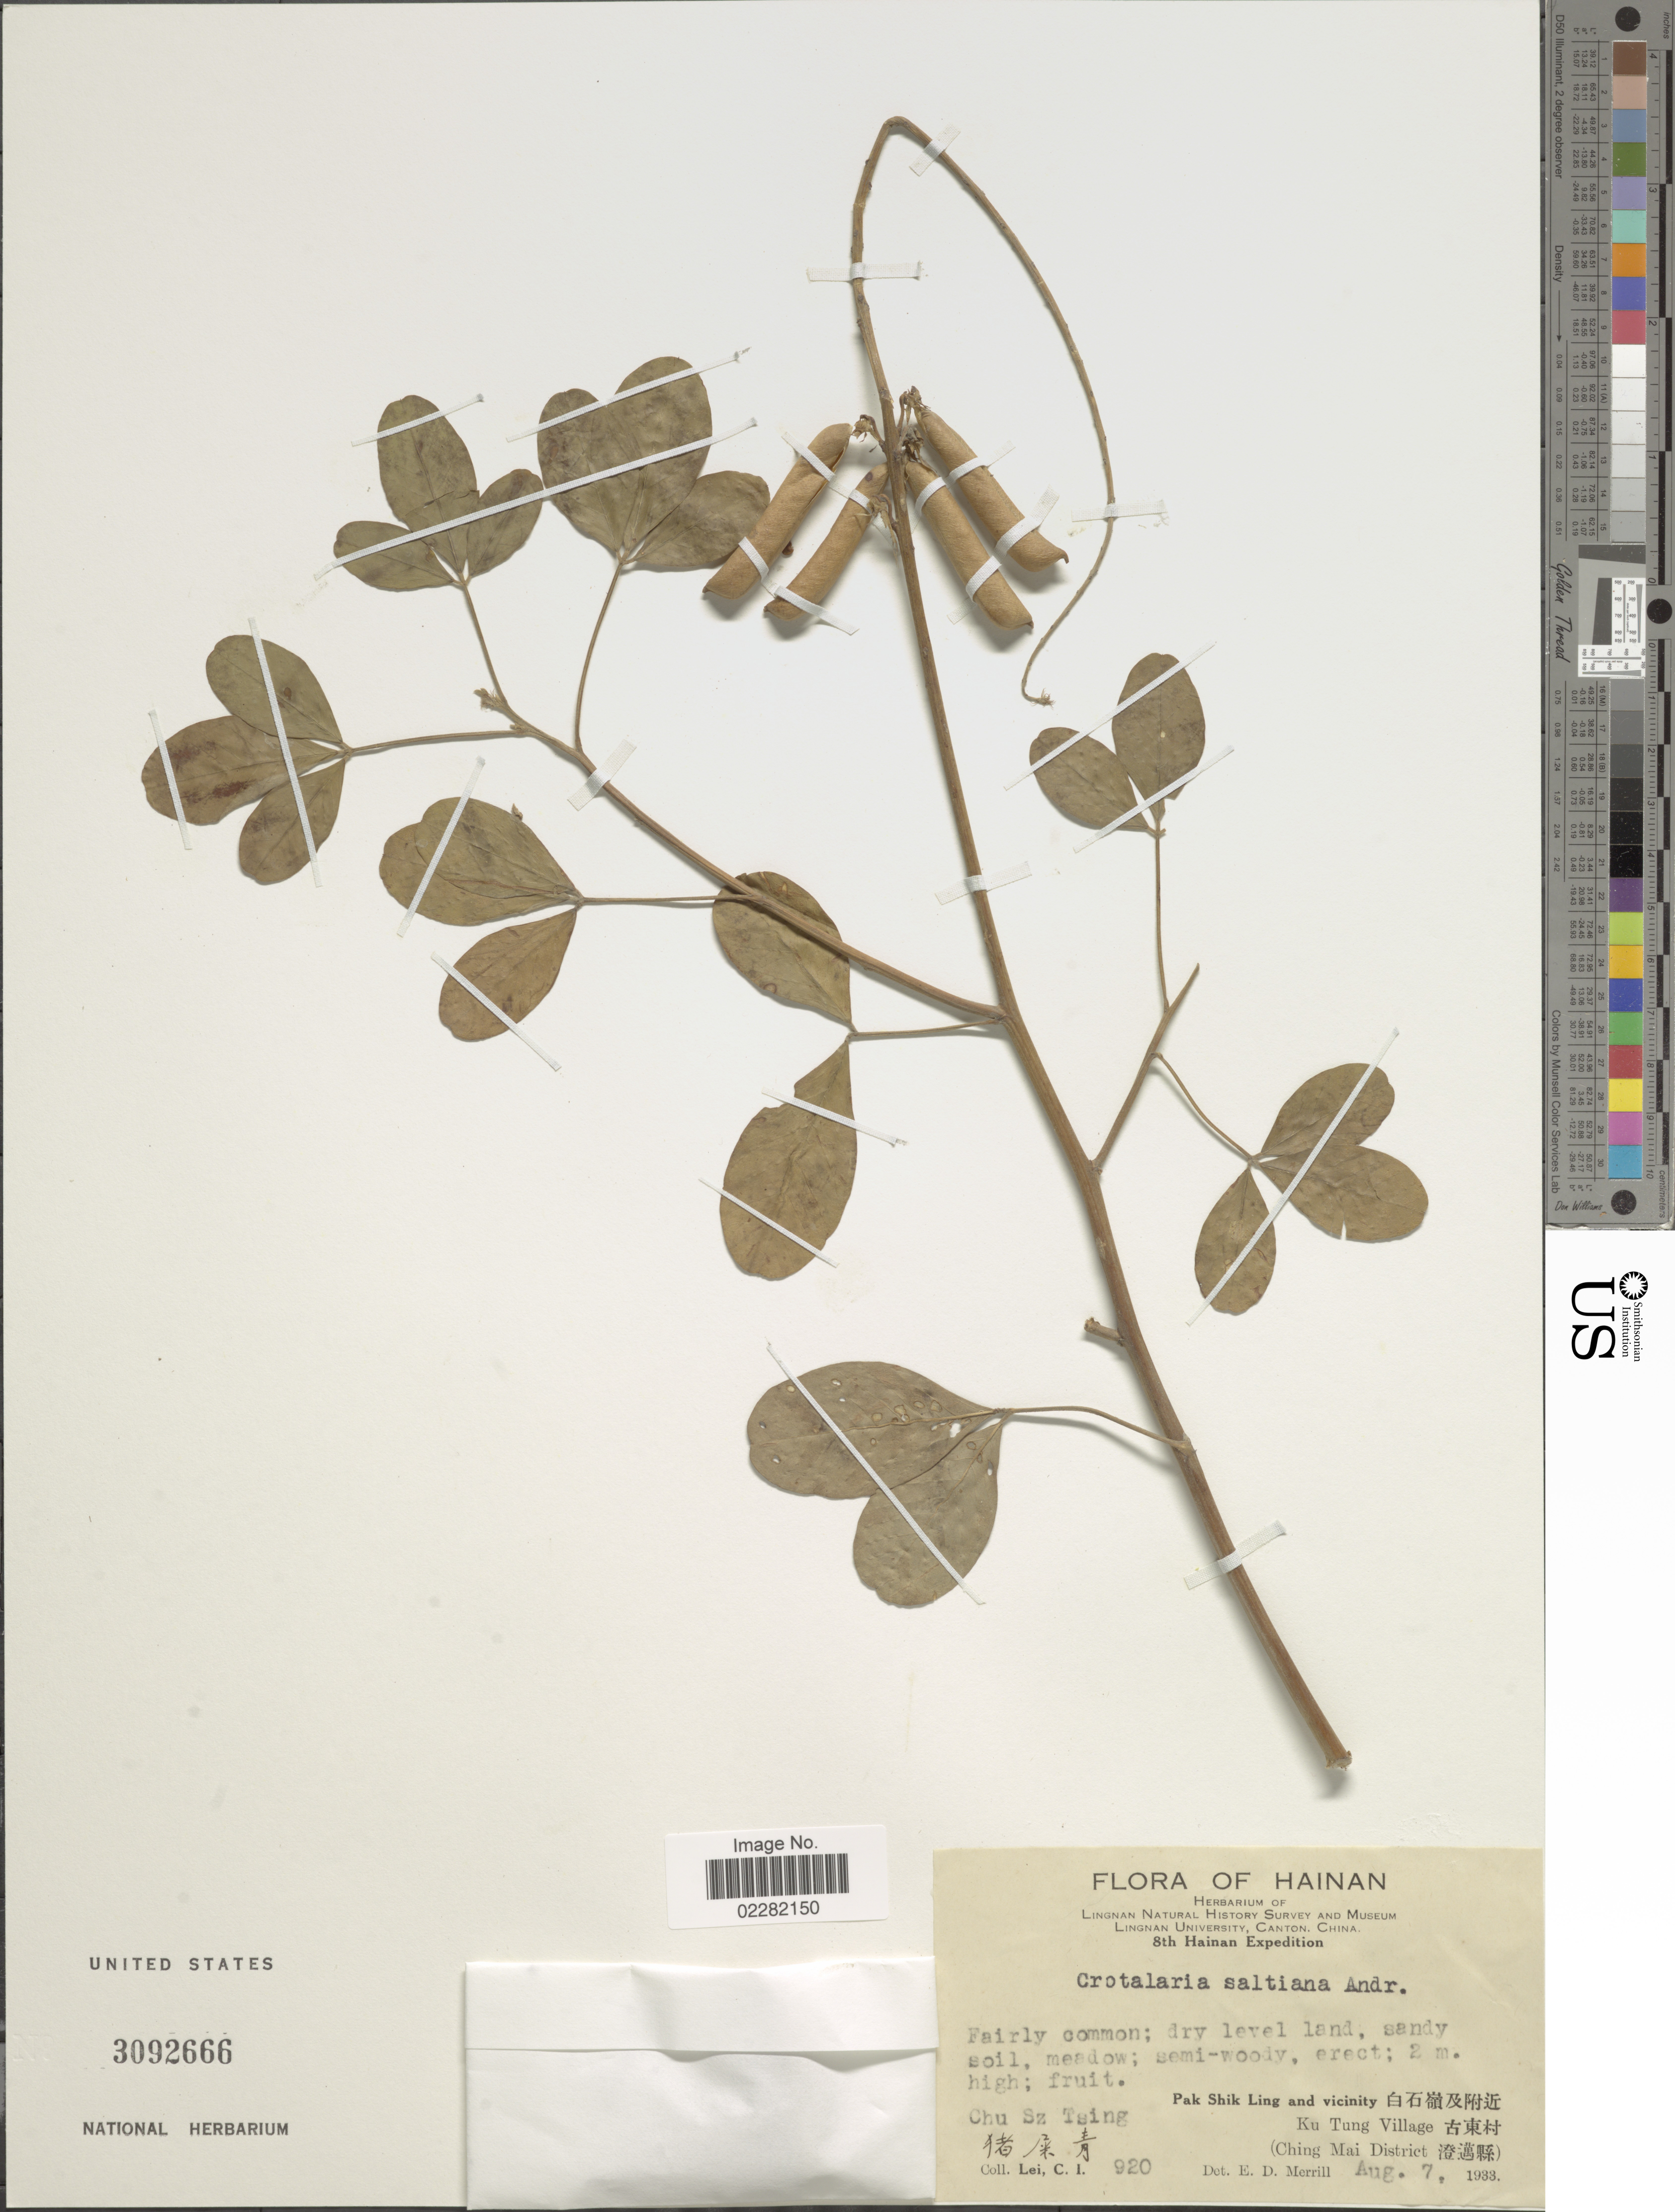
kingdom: Plantae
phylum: Tracheophyta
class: Magnoliopsida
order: Fabales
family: Fabaceae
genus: Crotalaria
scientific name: Crotalaria saltiana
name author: Andrews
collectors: C. I. Lei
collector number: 920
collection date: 1933-08-07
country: China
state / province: Hainan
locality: Pak Shik Ling and vicinity Ku Tung Village (Ching Mai District) Chu Sze Tsing) Hainan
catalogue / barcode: US 3092666